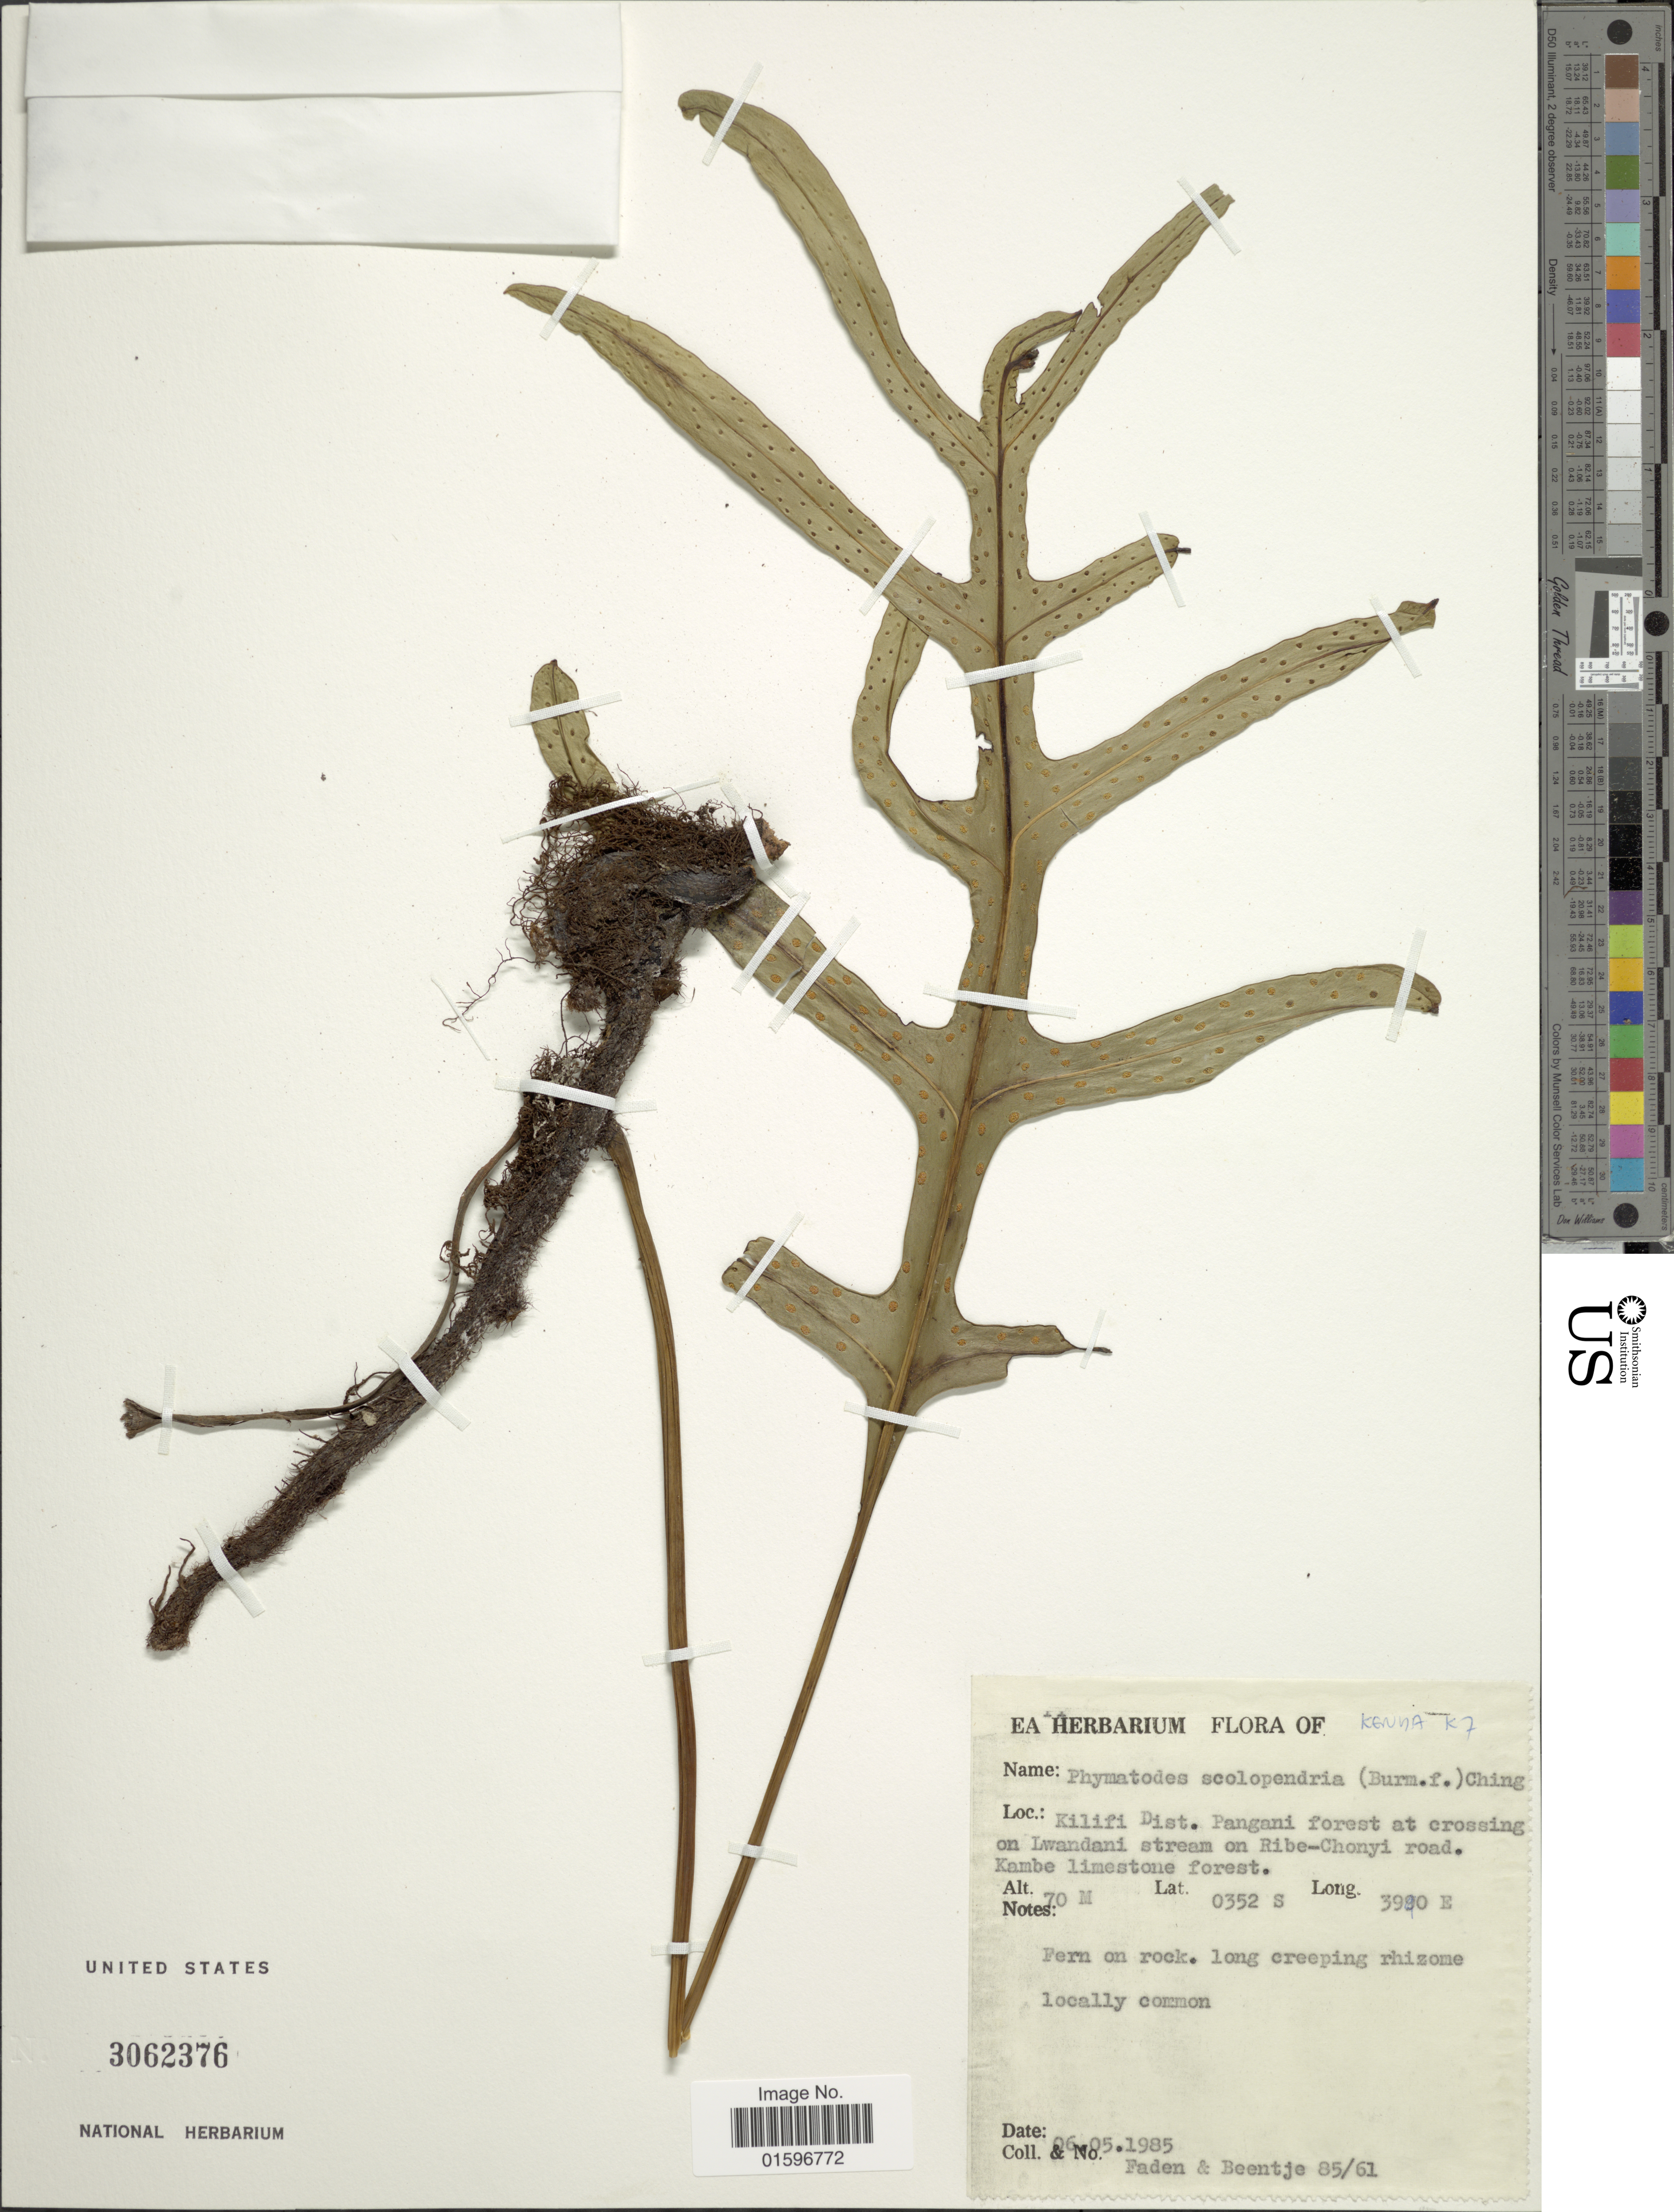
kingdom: Plantae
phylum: Tracheophyta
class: Polypodiopsida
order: Polypodiales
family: Polypodiaceae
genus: Polypodium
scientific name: Polypodium scolopendria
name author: Burm. f.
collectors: -- Faden & Beentje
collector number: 85/61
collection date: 1985-05-06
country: Kenya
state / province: Kilifi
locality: Kenya k7, Kilifi Dist. Pangani forest at crossing on Lwandani stream on Ribe-Chonyi road. Kambe limestone forest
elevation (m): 70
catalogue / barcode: US 3062376